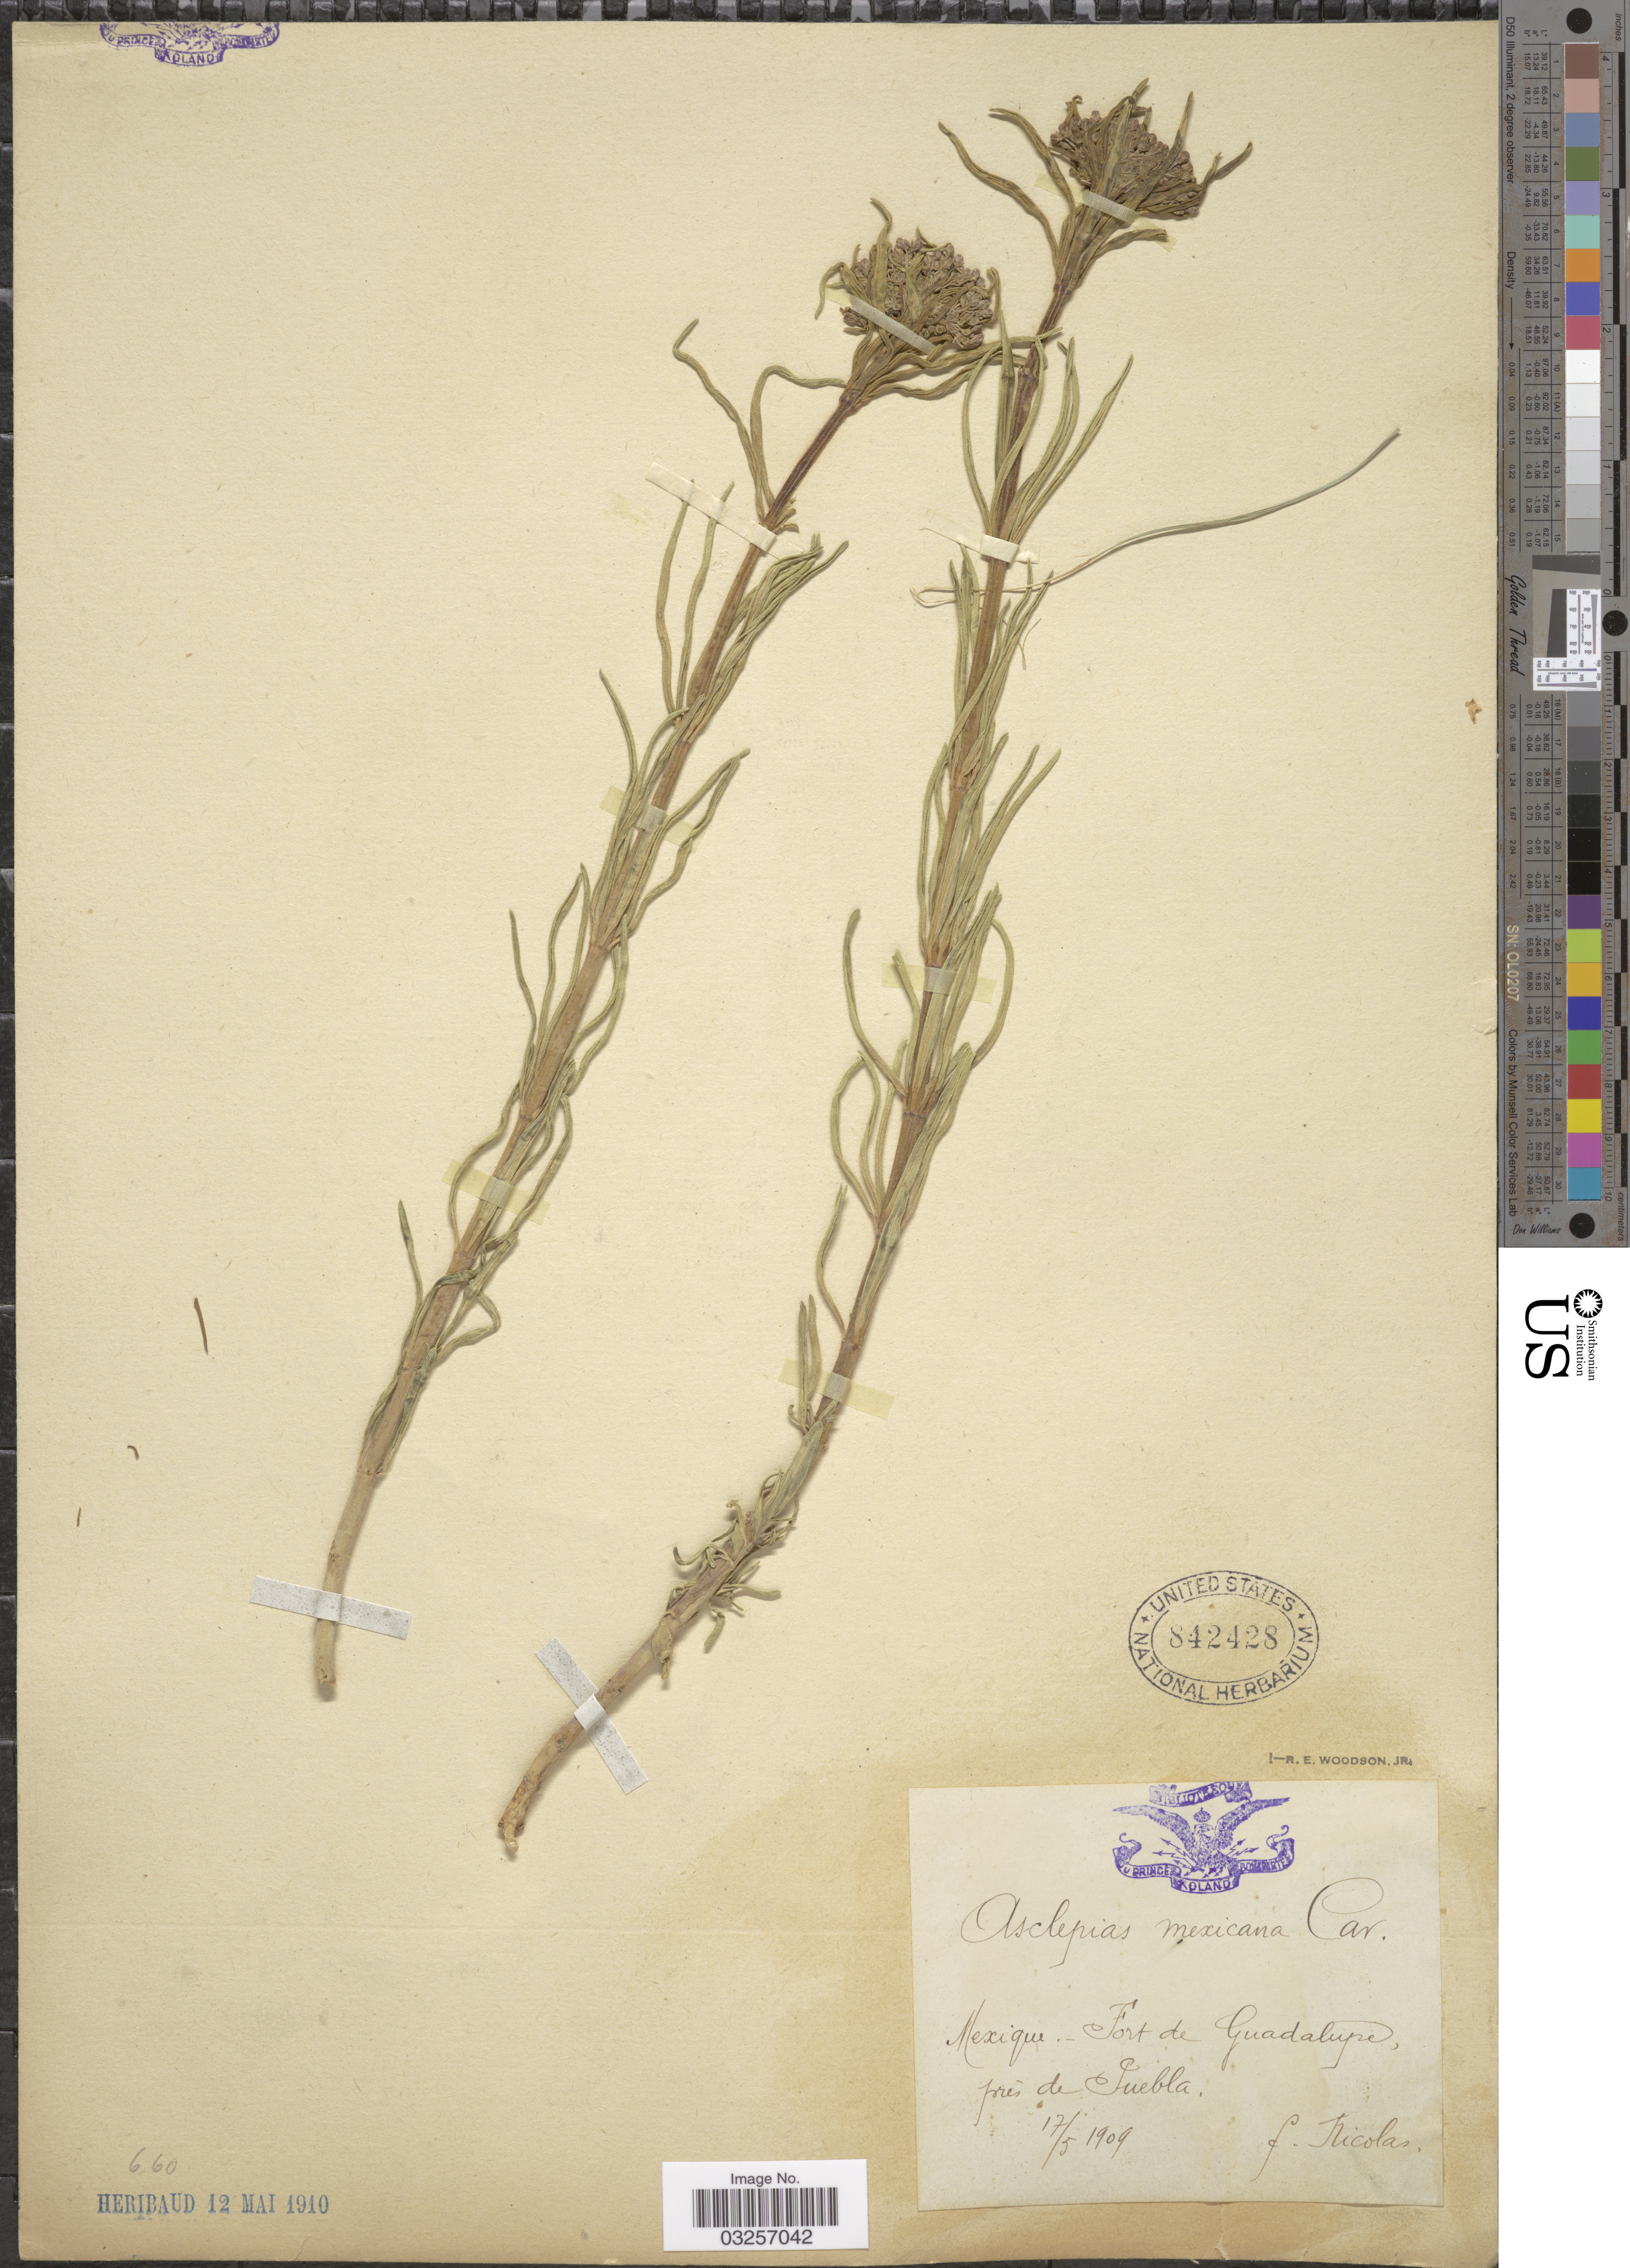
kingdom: Plantae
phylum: Tracheophyta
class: Magnoliopsida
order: Gentianales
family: Apocynaceae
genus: Asclepias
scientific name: Asclepias mexicana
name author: Cav.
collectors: F. Nicolas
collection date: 1909-05-17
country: Mexico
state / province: Puebla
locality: Fort de Guadalupe, près de Puebla.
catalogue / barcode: US 842428